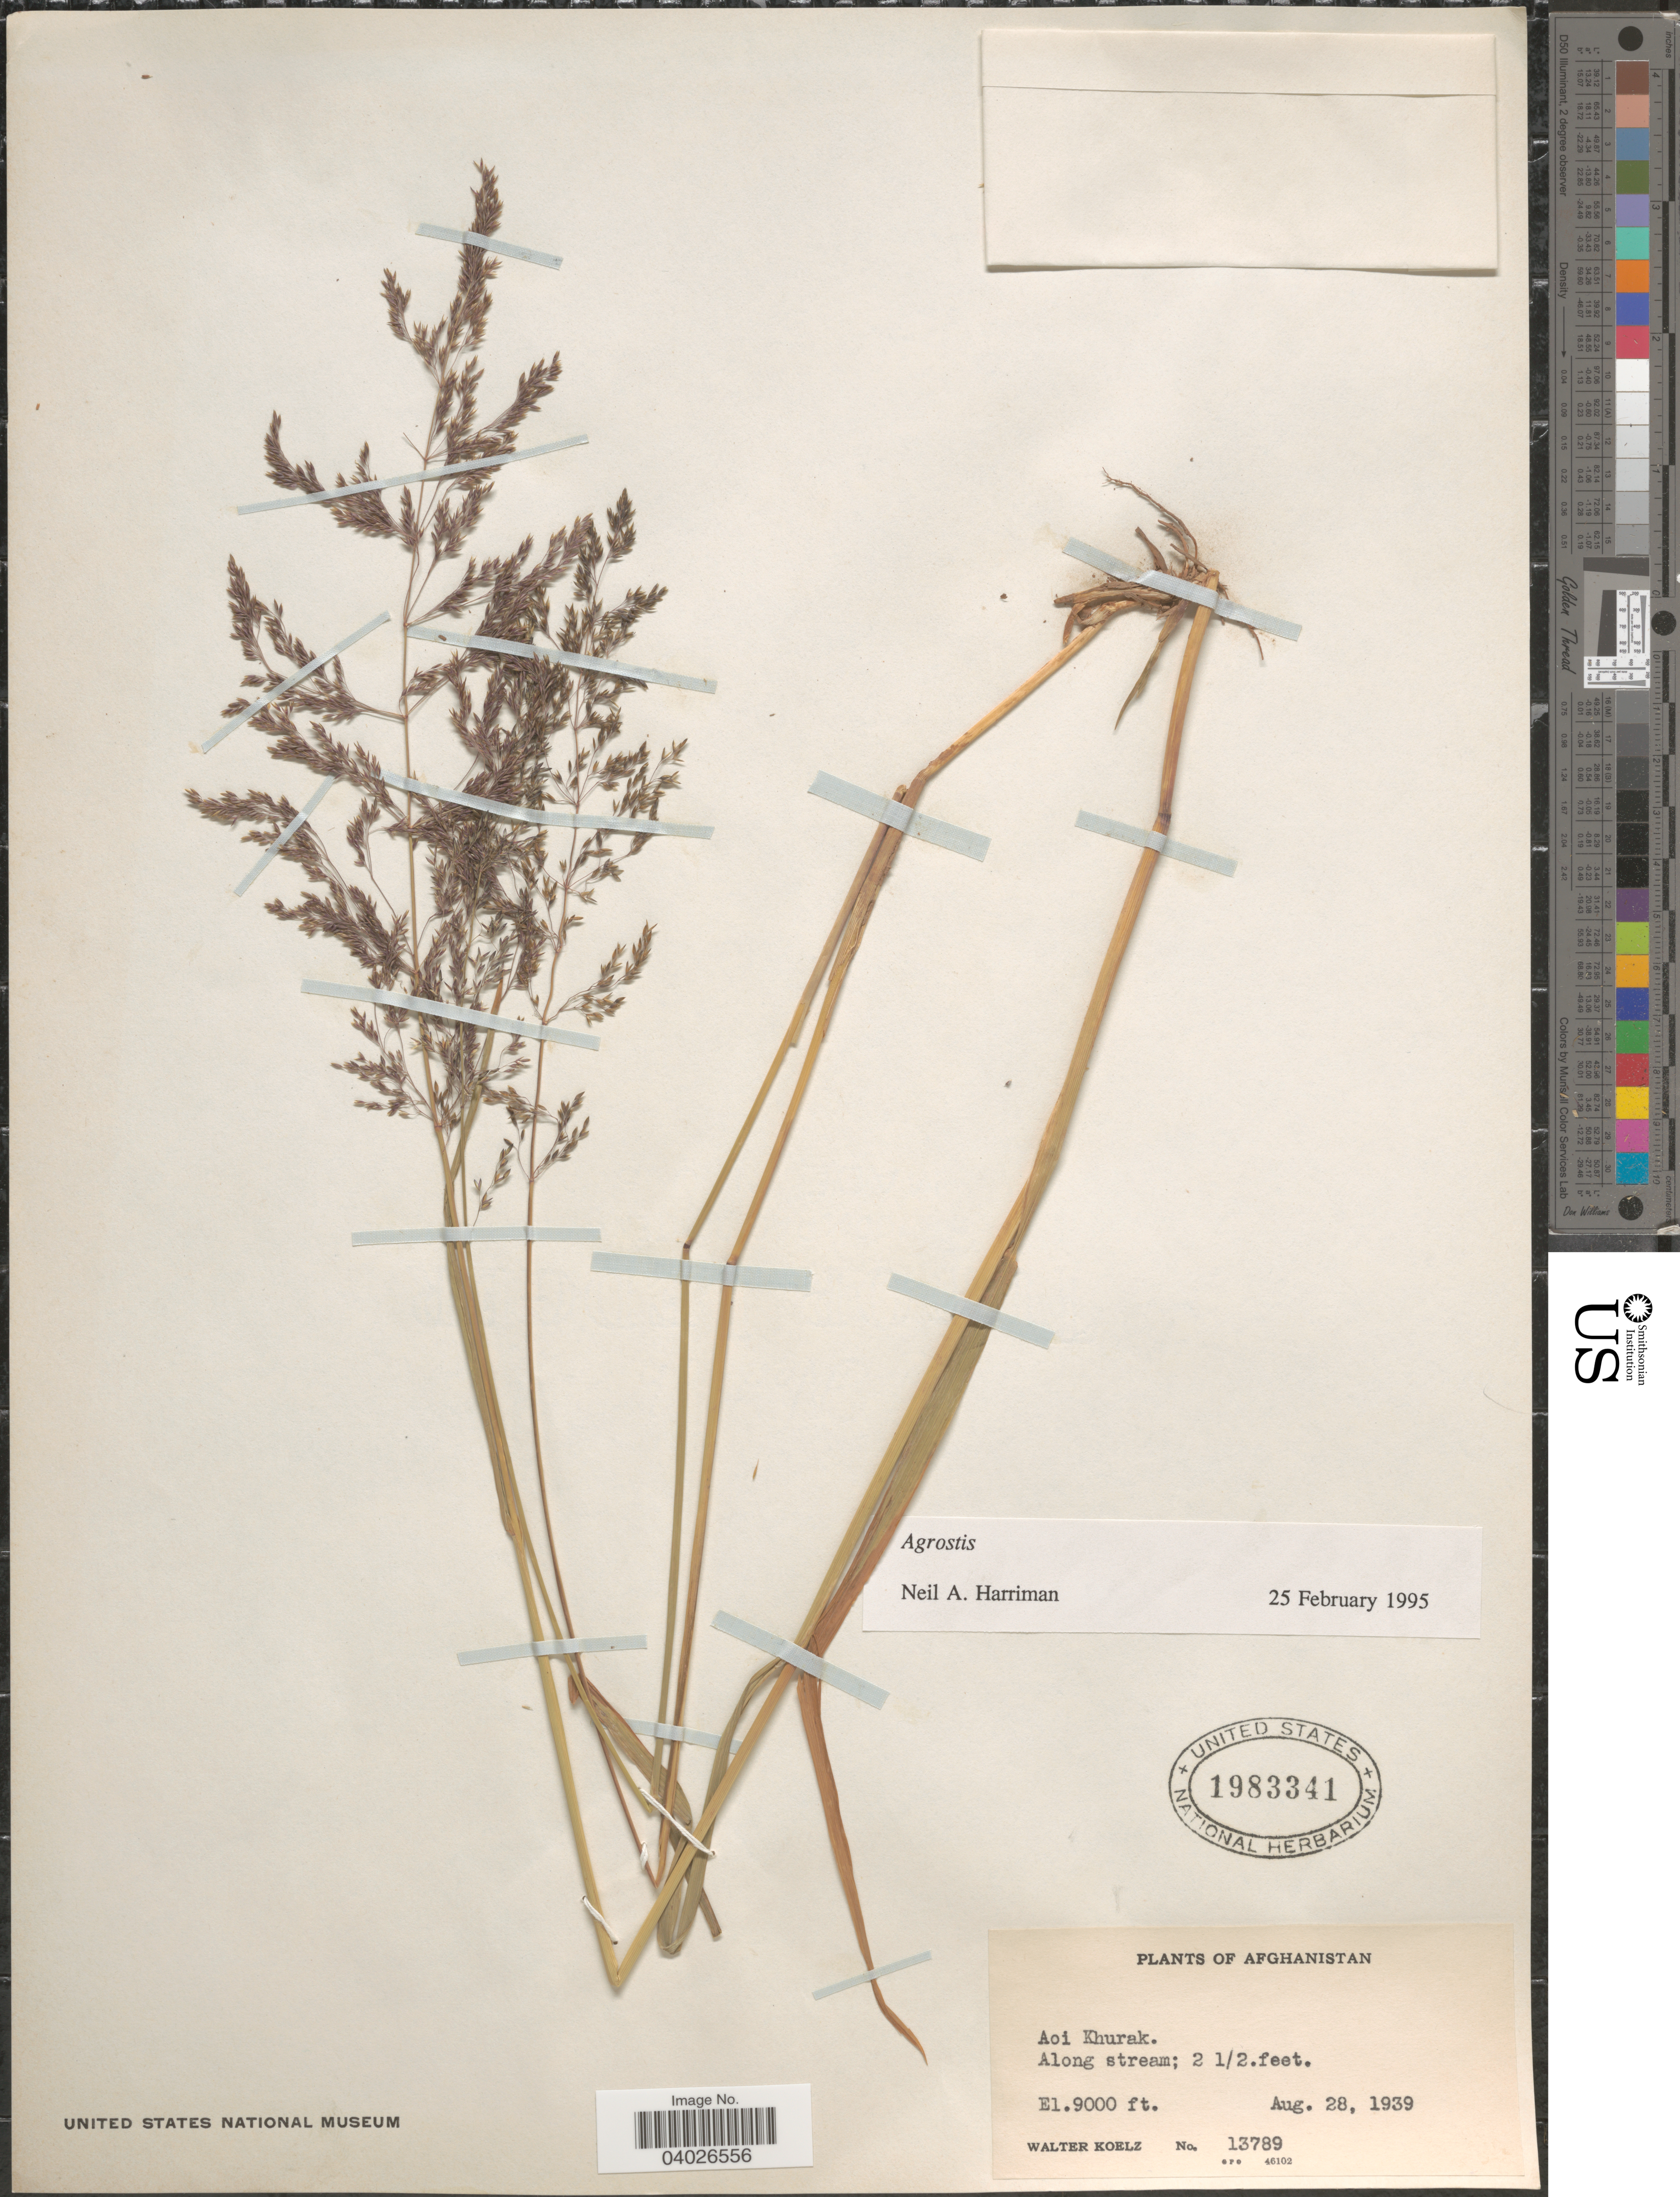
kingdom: Plantae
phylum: Tracheophyta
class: Liliopsida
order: Poales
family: Poaceae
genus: Agrostis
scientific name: Agrostis sp.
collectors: W. N. Koelz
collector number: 13789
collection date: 1939-08-28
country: Afghanistan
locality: Aoi Khurak.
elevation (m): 2743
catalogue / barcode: US 1983341